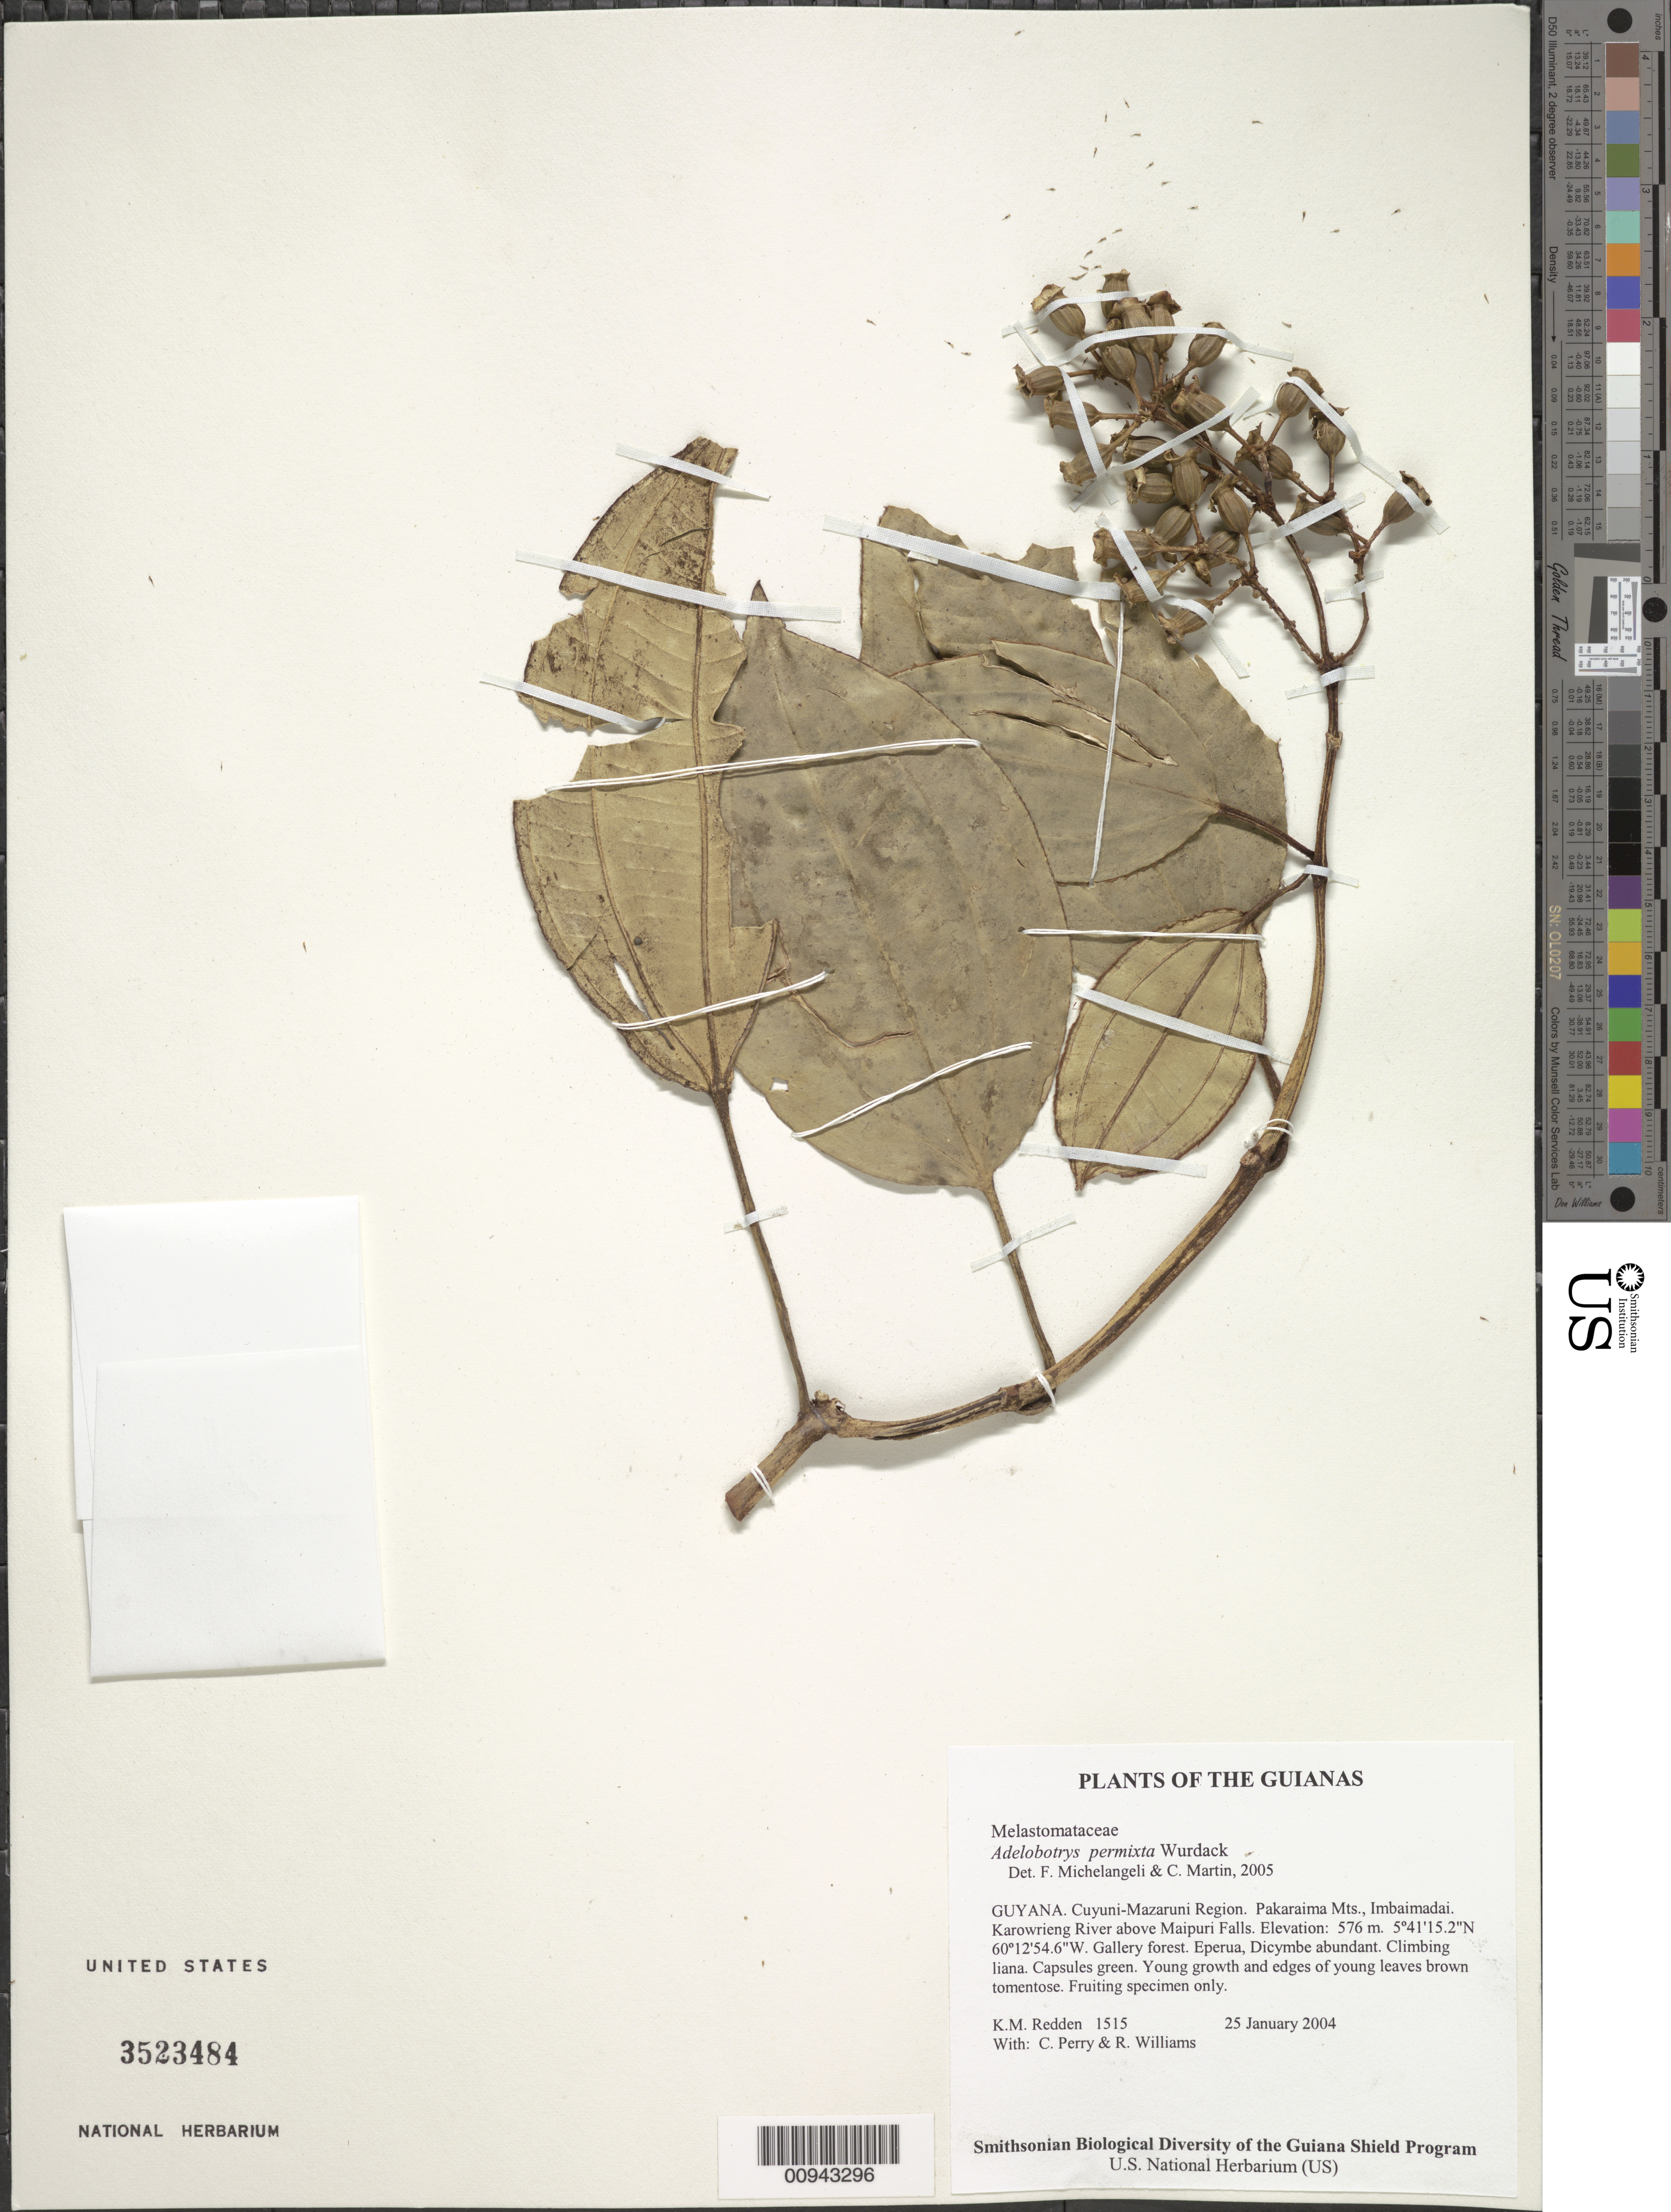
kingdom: Plantae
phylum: Tracheophyta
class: Magnoliopsida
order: Myrtales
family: Melastomataceae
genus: Adelobotrys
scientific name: Adelobotrys permixta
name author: Wurdack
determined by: Michelangeli, F. A.; Martin, C.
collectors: K. M. Redden, C. Perry & R. Williams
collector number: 1515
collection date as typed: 25 January 2004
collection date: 2004-01-25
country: Guyana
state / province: Cuyuni-Mazaruni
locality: Pakaraima Mts., Imbaimadai. Karowrieng River above Maipuri Falls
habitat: Gallery forest. Eperua, Dicymbe abundant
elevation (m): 576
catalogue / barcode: US 3523484